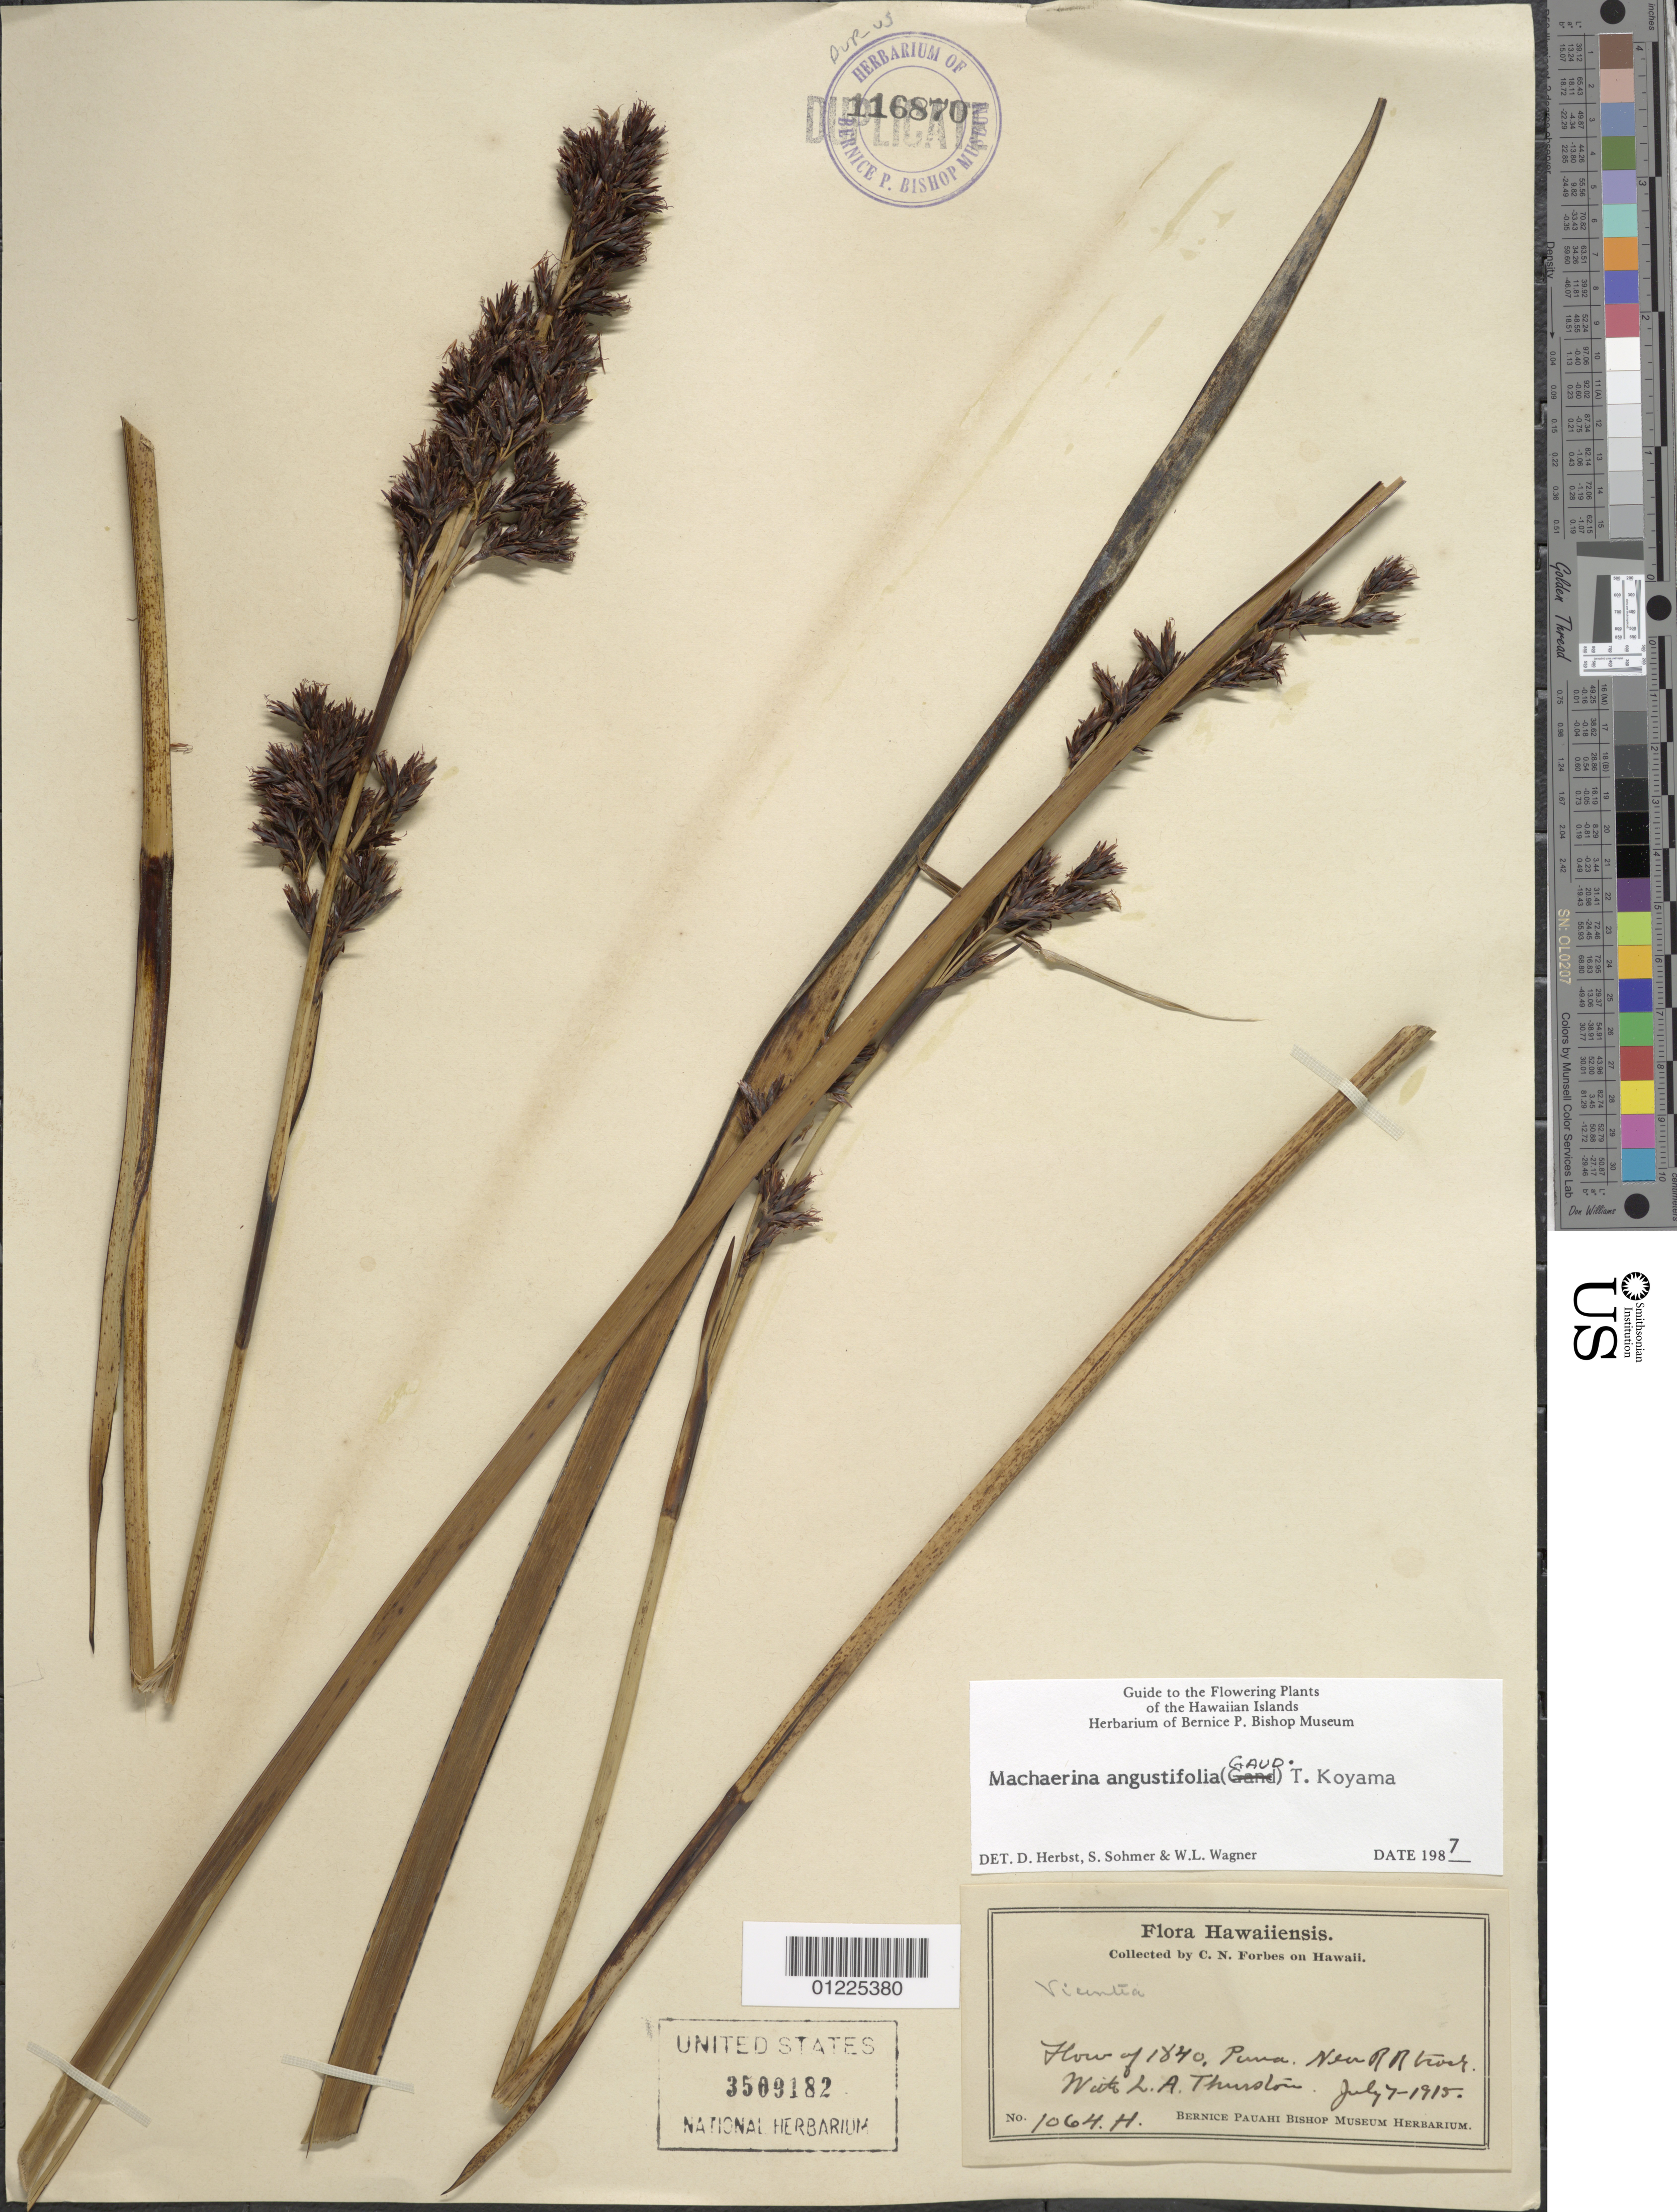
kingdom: Plantae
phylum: Tracheophyta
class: Liliopsida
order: Poales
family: Cyperaceae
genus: Machaerina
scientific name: Machaerina angustifolia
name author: (Gaudich.) T. Koyama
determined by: Herbst, D. R.; Sohmer, S. H.; Wagner, W. L.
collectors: C. N. Forbes & L. Thurston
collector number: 1064.H.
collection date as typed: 7 Jul 1915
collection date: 1915-07-07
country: United States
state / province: Hawaii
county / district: Hawaii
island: Hawaii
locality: Flow of 1840, Puna, Near RR track.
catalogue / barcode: US 3509182